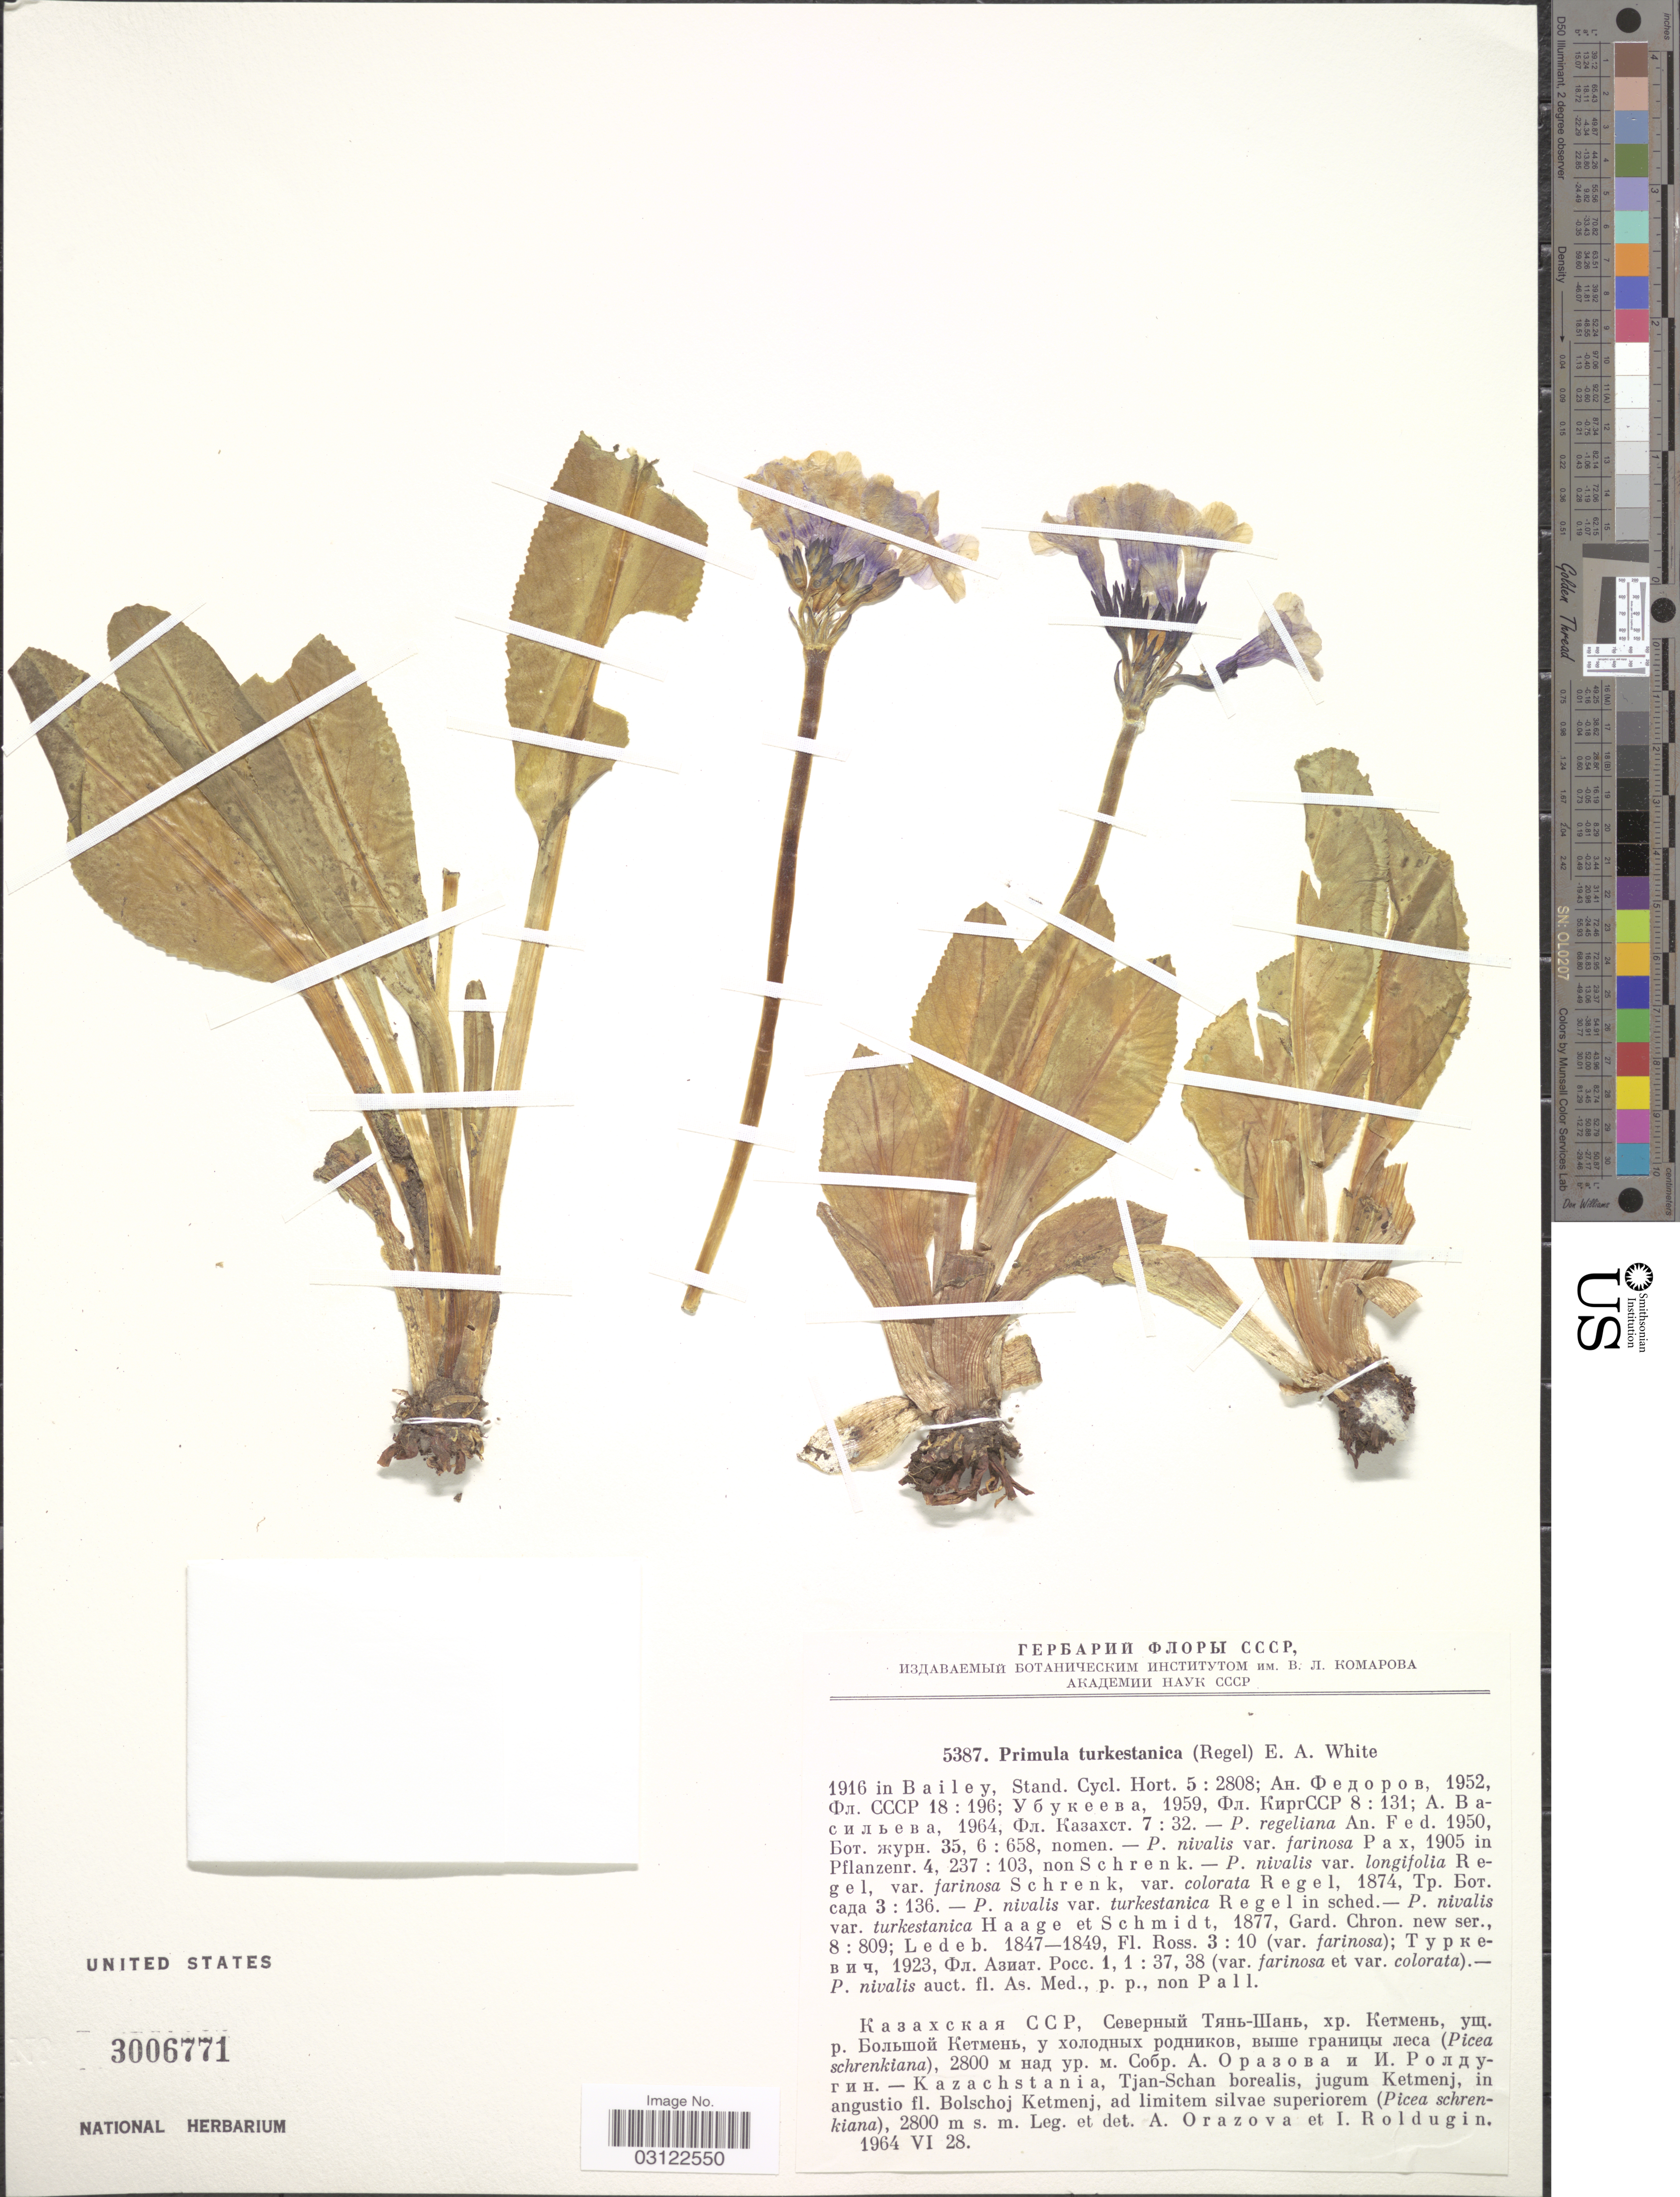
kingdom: Plantae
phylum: Tracheophyta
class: Magnoliopsida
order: Ericales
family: Primulaceae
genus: Primula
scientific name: Primula turkestanica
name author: (Regel) E.A. White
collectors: A. Orazova & I. Roldugin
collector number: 5387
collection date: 1964-06-28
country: Kazakhstan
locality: Kazachstania, Tjan-Schan borealis, jugum Ketmenj, in angustio fl. Bolschoj Ketmenj, ad limitem silvae superiorem.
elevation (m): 2800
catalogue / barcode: US 3006771